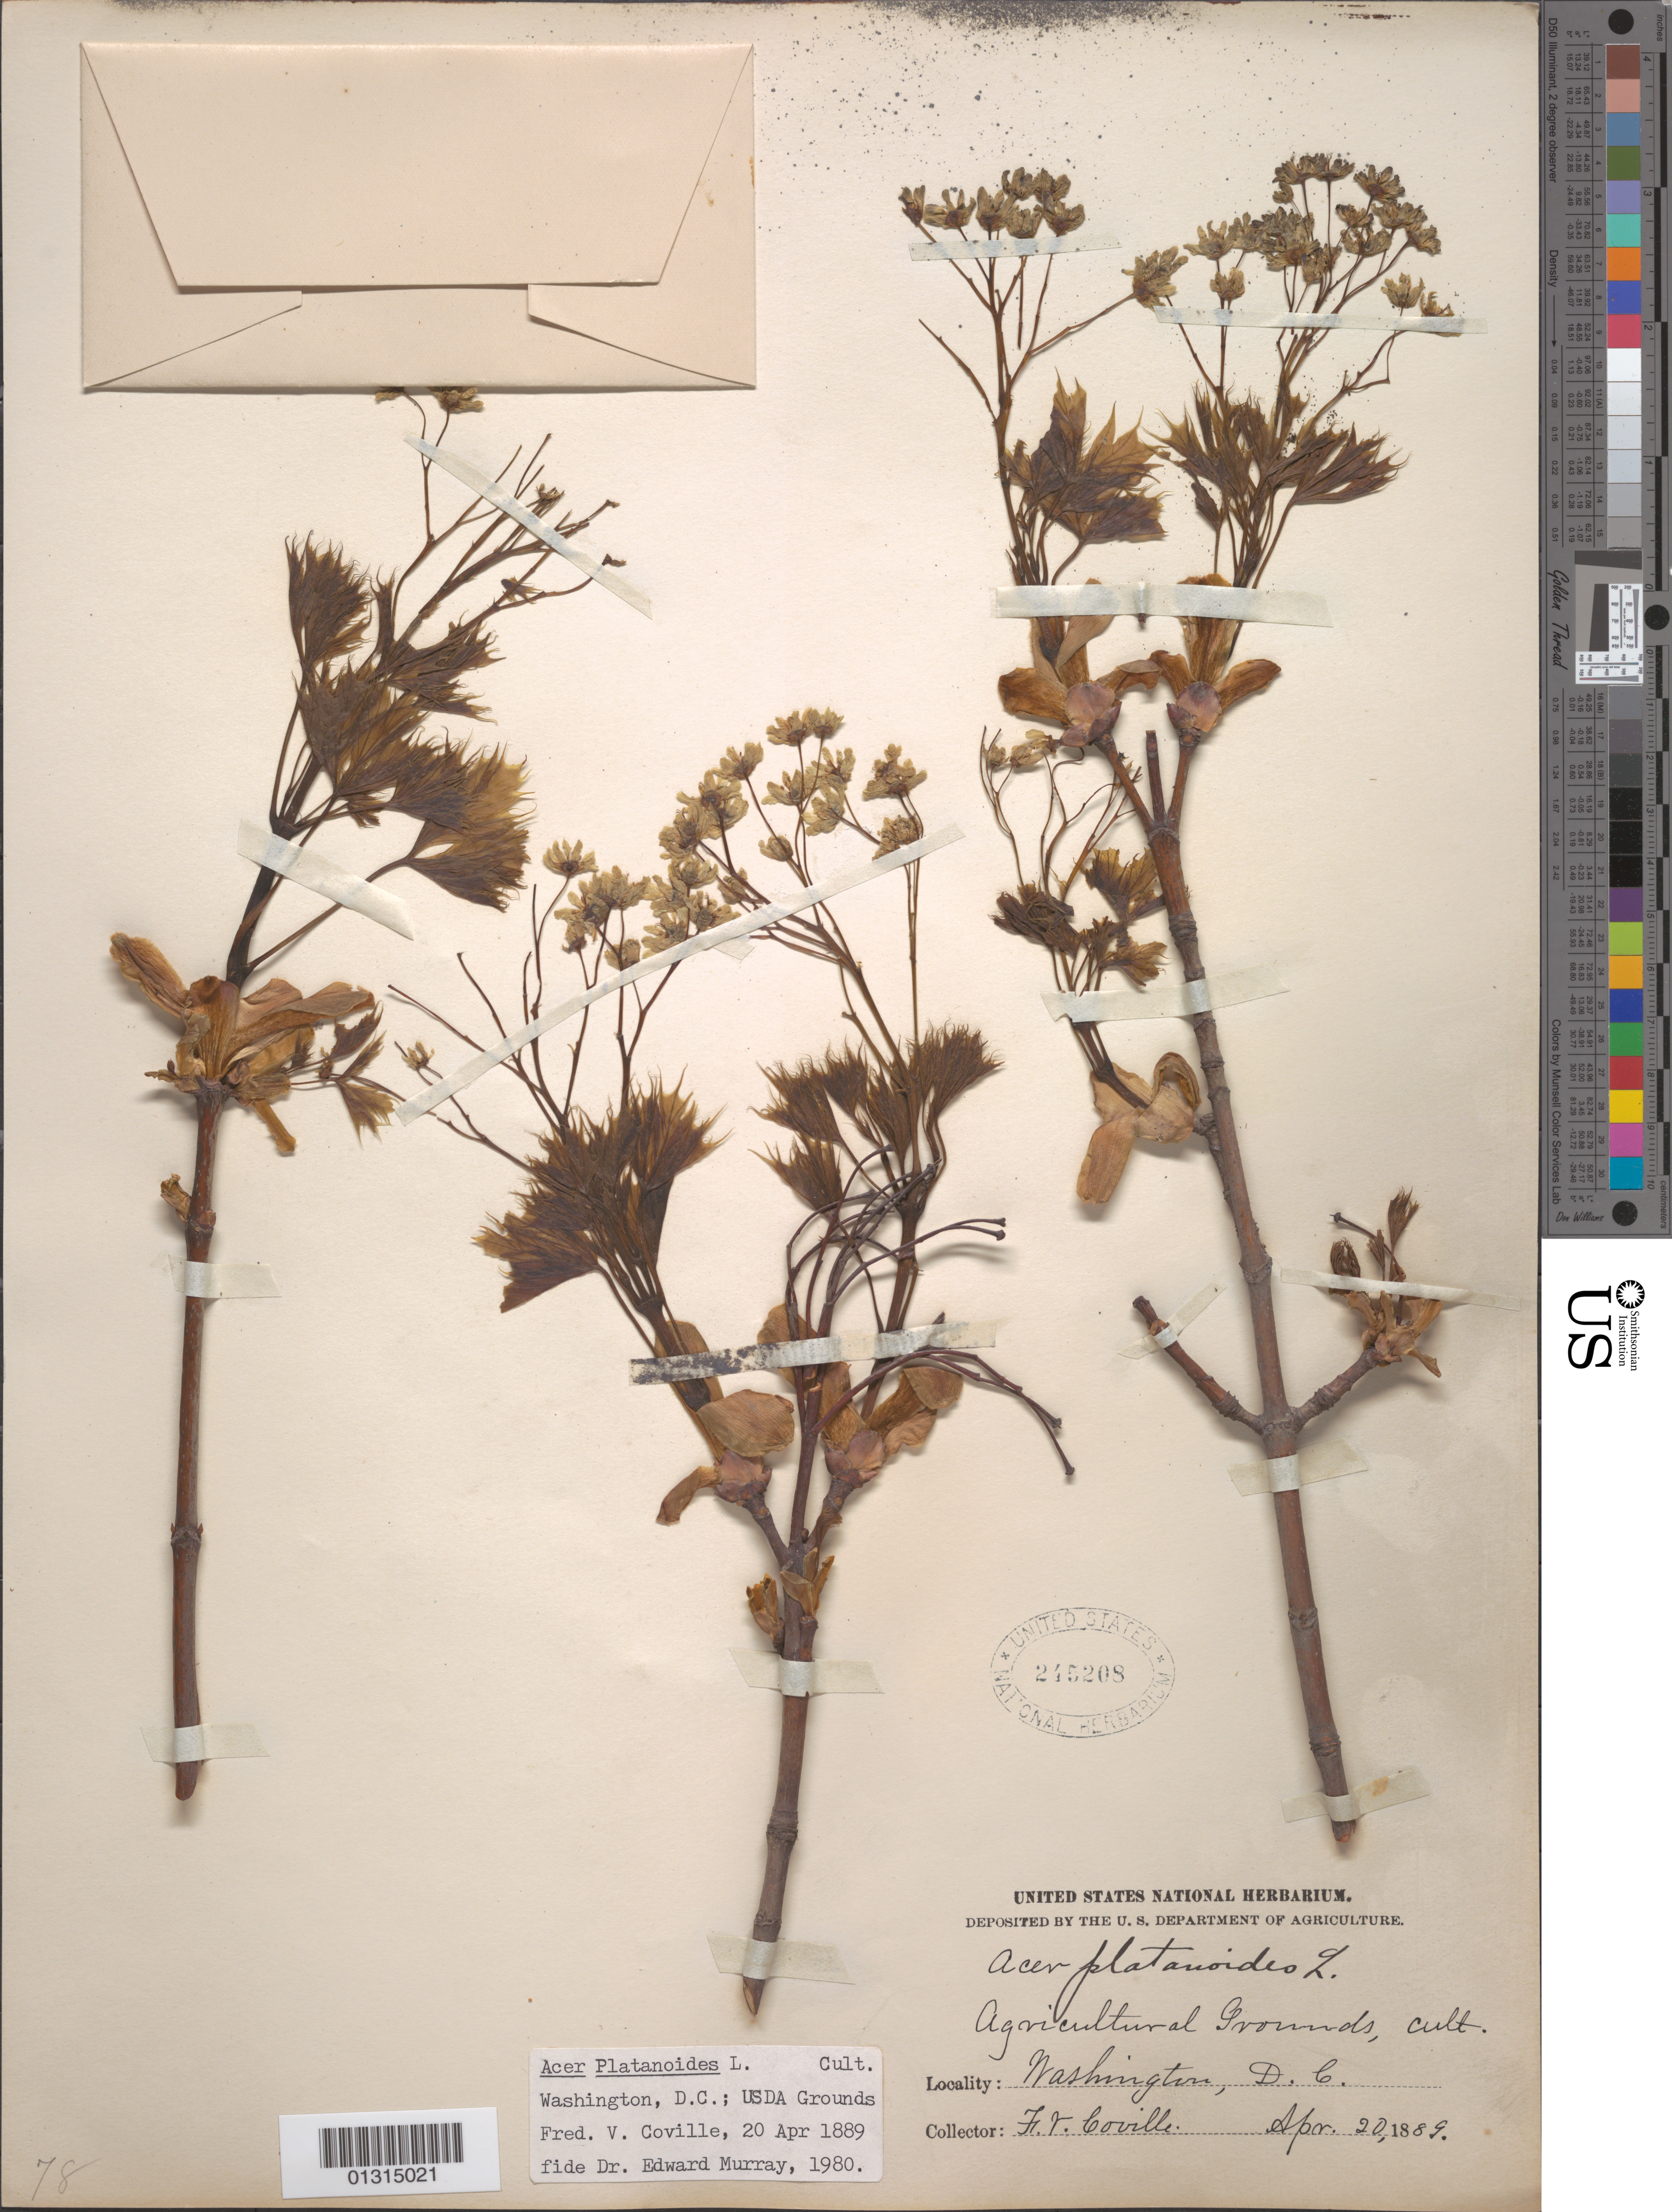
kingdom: Plantae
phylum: Tracheophyta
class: Magnoliopsida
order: Sapindales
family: Sapindaceae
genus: Acer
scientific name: Acer platanoides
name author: L.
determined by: Murray, Edward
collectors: F. V. Coville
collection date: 1889-04-20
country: United States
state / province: District of Columbia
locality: Washington, DC, vicinity. Agricultural grounds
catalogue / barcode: US 245208